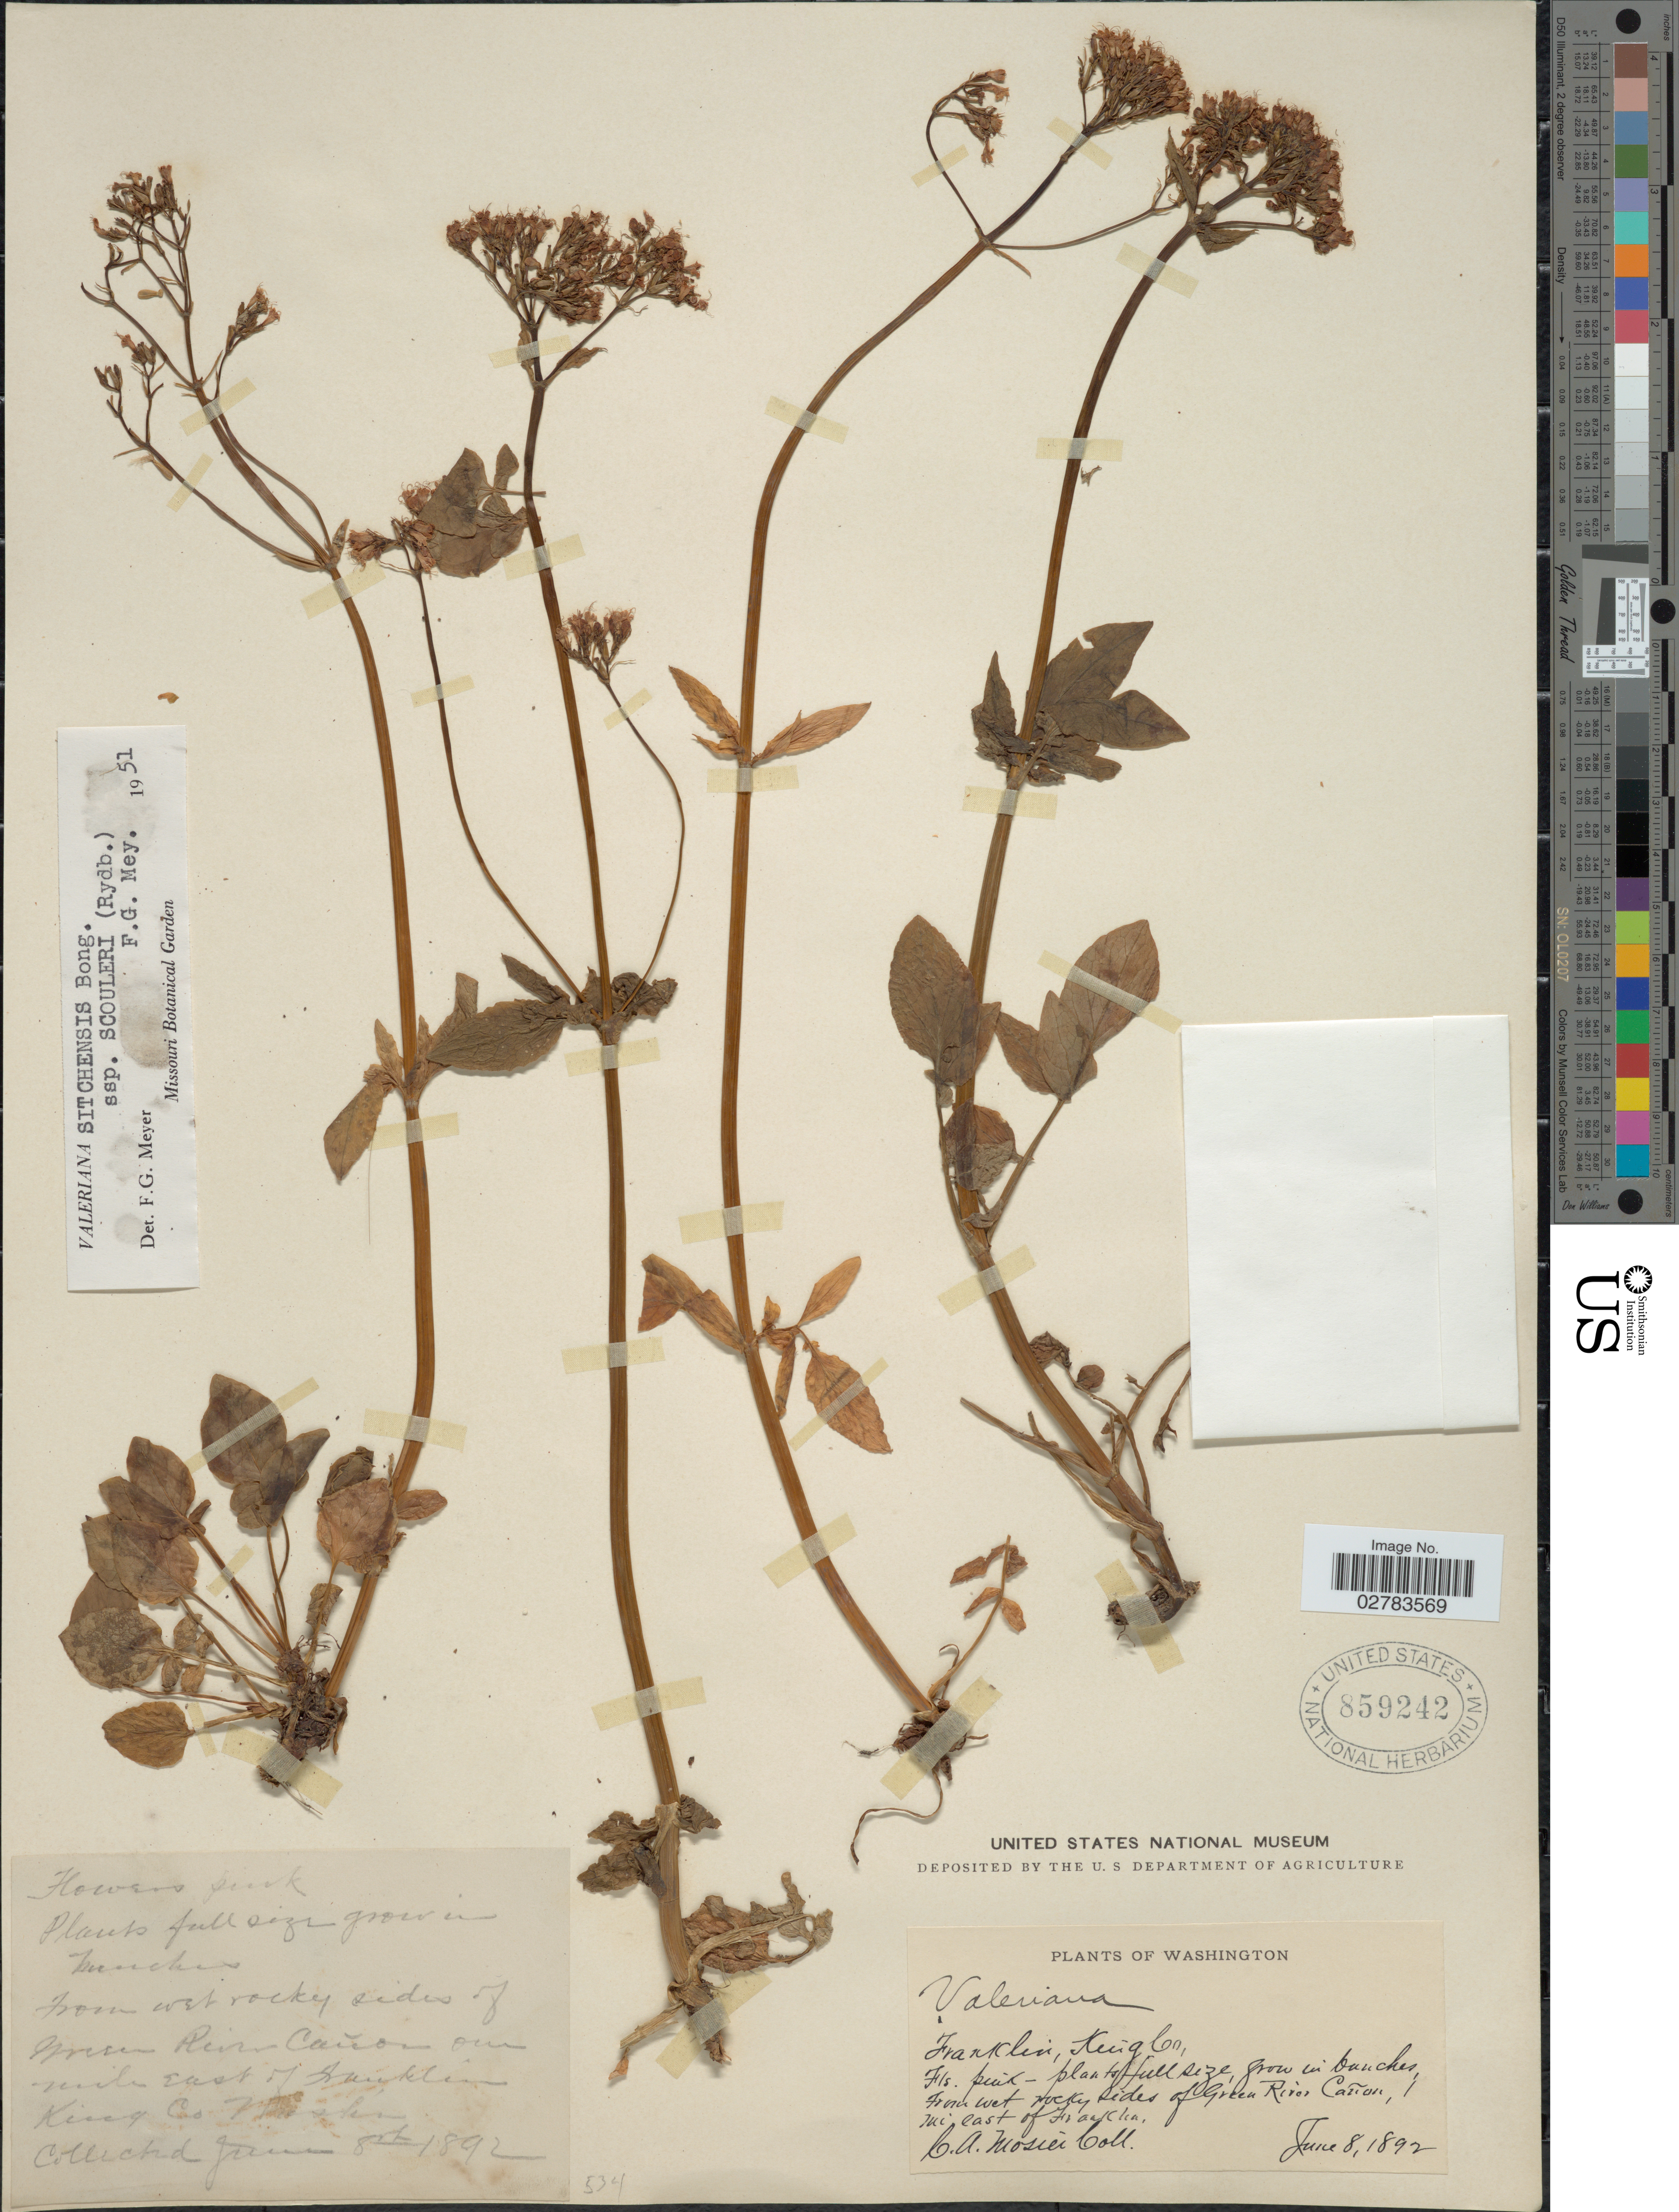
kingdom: Plantae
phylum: Tracheophyta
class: Magnoliopsida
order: Dipsacales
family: Caprifoliaceae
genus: Valeriana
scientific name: Valeriana sitchensis subsp. scouleri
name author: (Rydb.) F.G. Mey.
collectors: C. A. Mosier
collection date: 1892-06-08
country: United States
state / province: Washington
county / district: King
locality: Franklin, King Co., From wet rocky sides of Green River, Cañon, 1 mi east of Franklin.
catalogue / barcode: US 859242